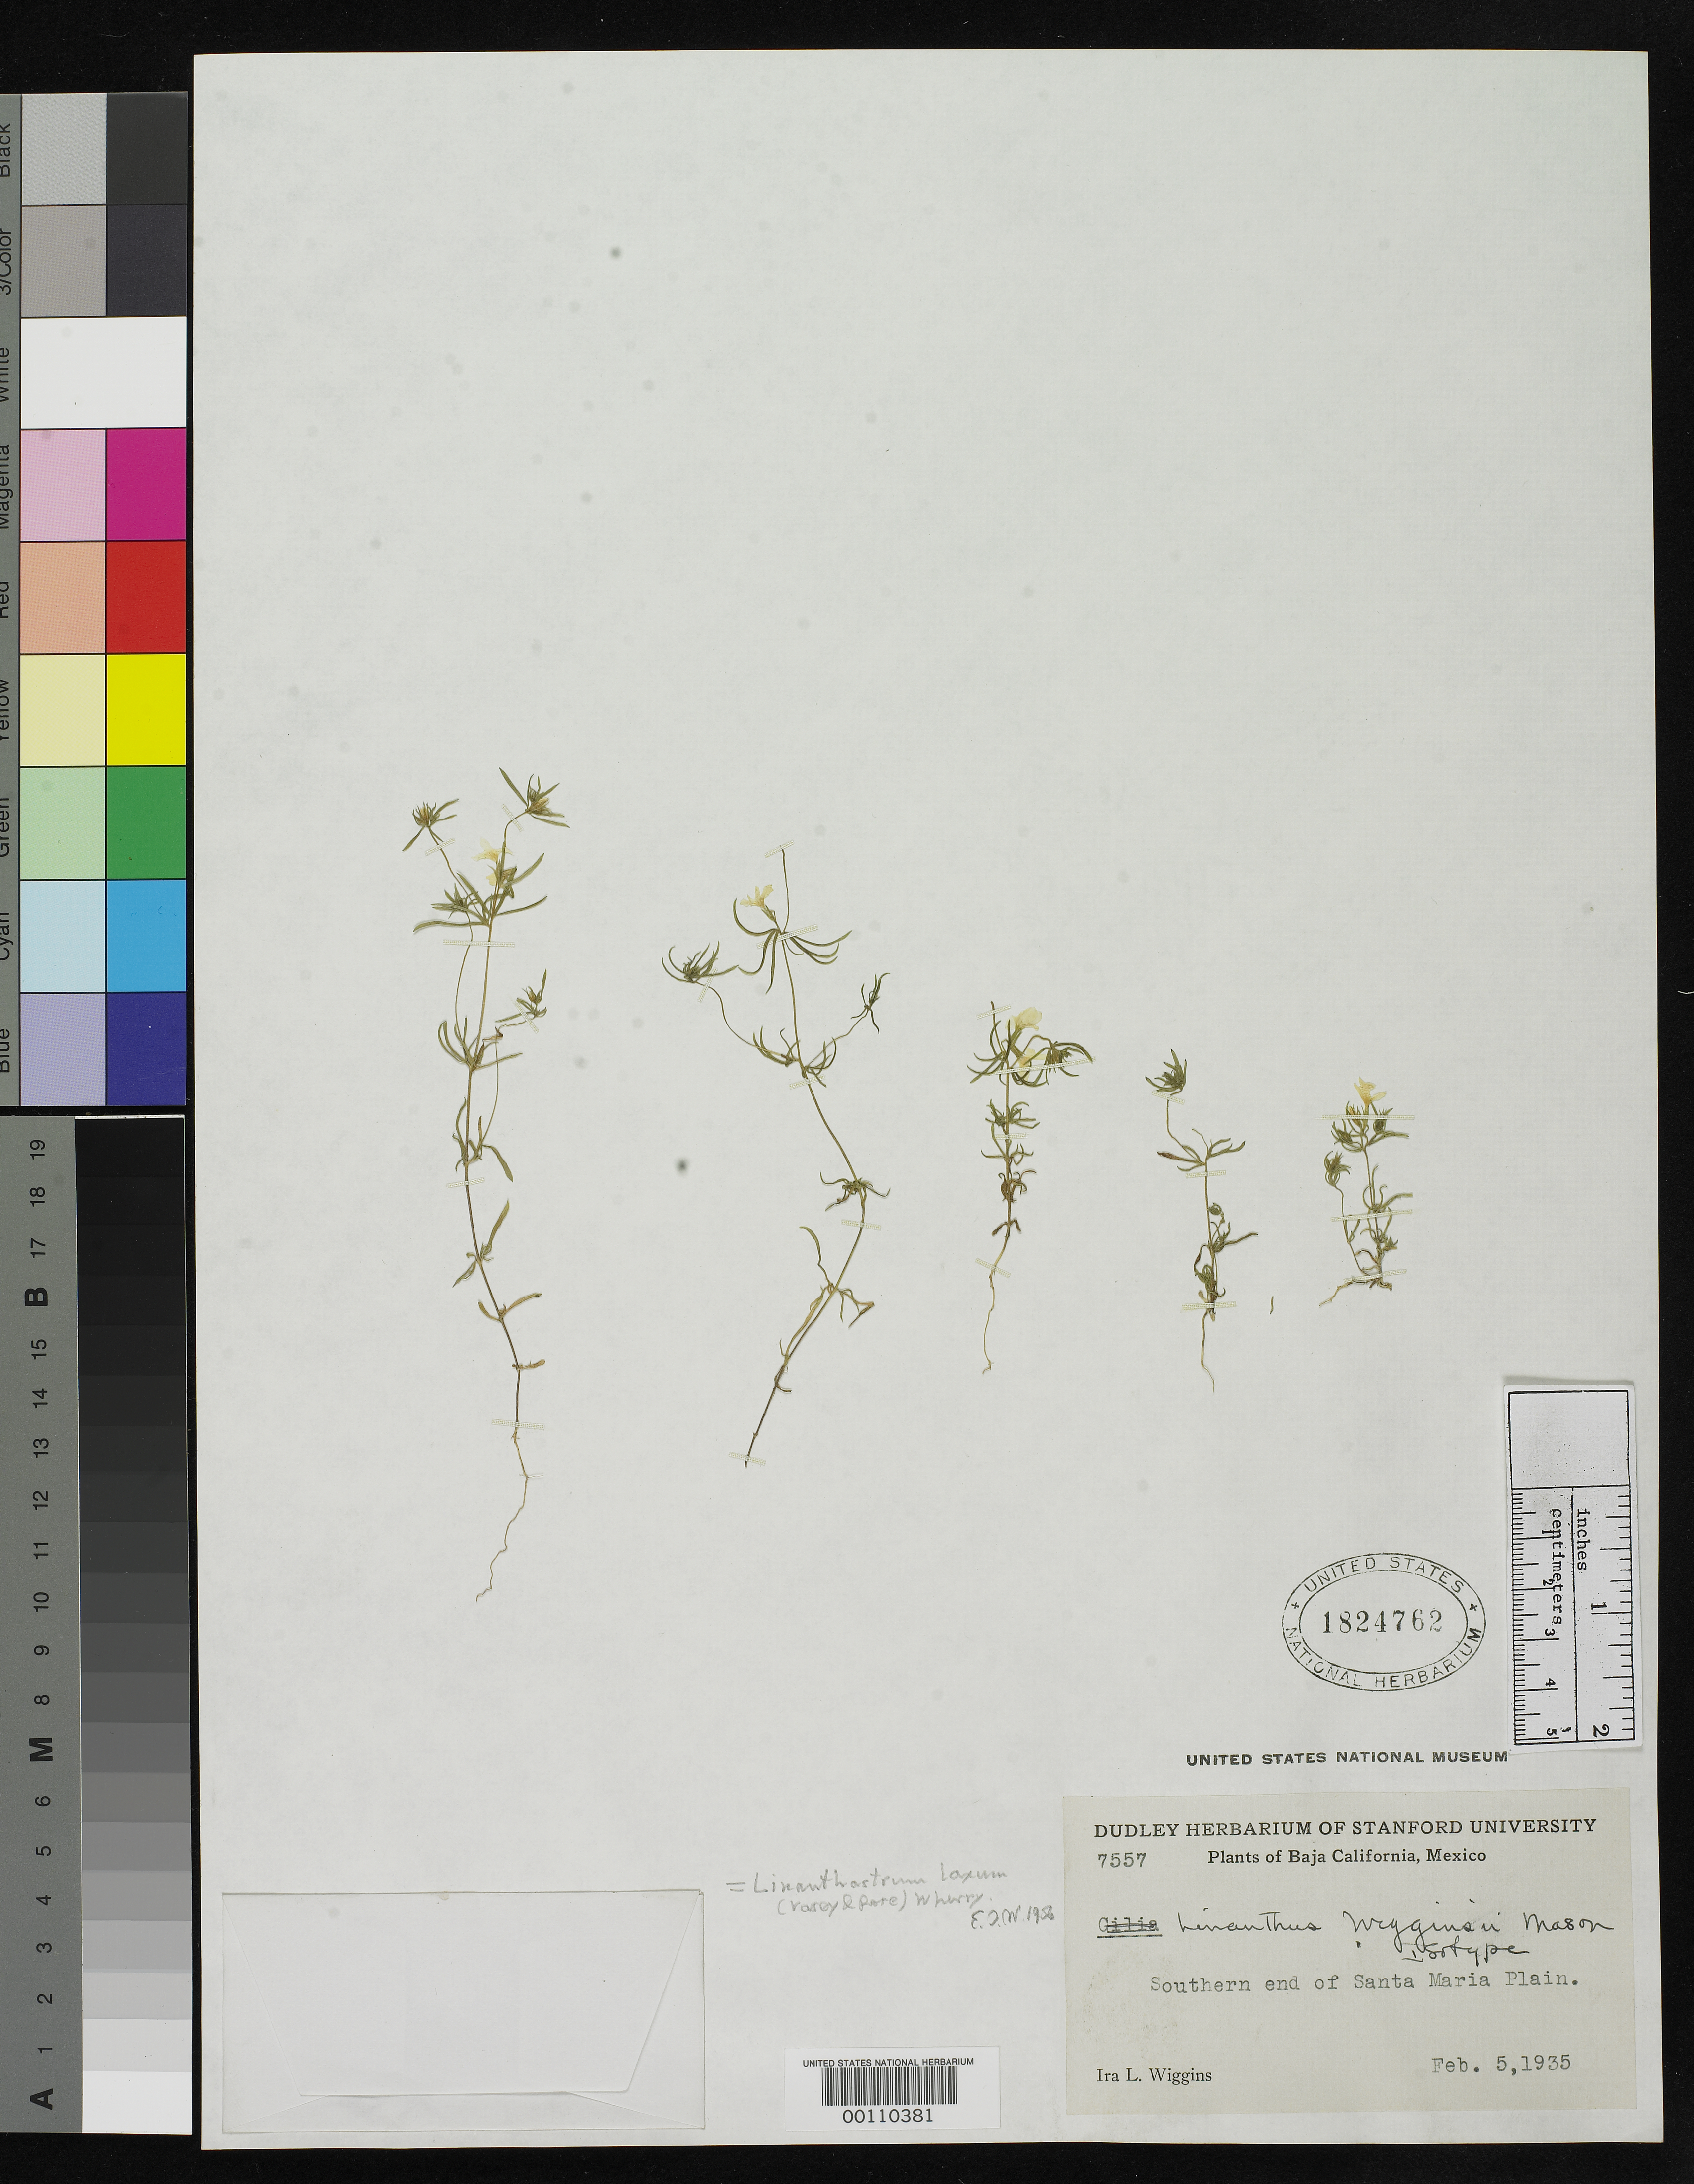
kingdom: Plantae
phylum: Tracheophyta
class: Magnoliopsida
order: Ericales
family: Polemoniaceae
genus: Linanthus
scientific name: Linanthus wigginsii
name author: H. Mason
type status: Isotype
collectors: I. L. Wiggins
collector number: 7557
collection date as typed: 05 Feb 1935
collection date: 1935-02-05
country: Mexico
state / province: Baja California Norte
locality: Santa Maria Plain.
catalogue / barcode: US 1824762